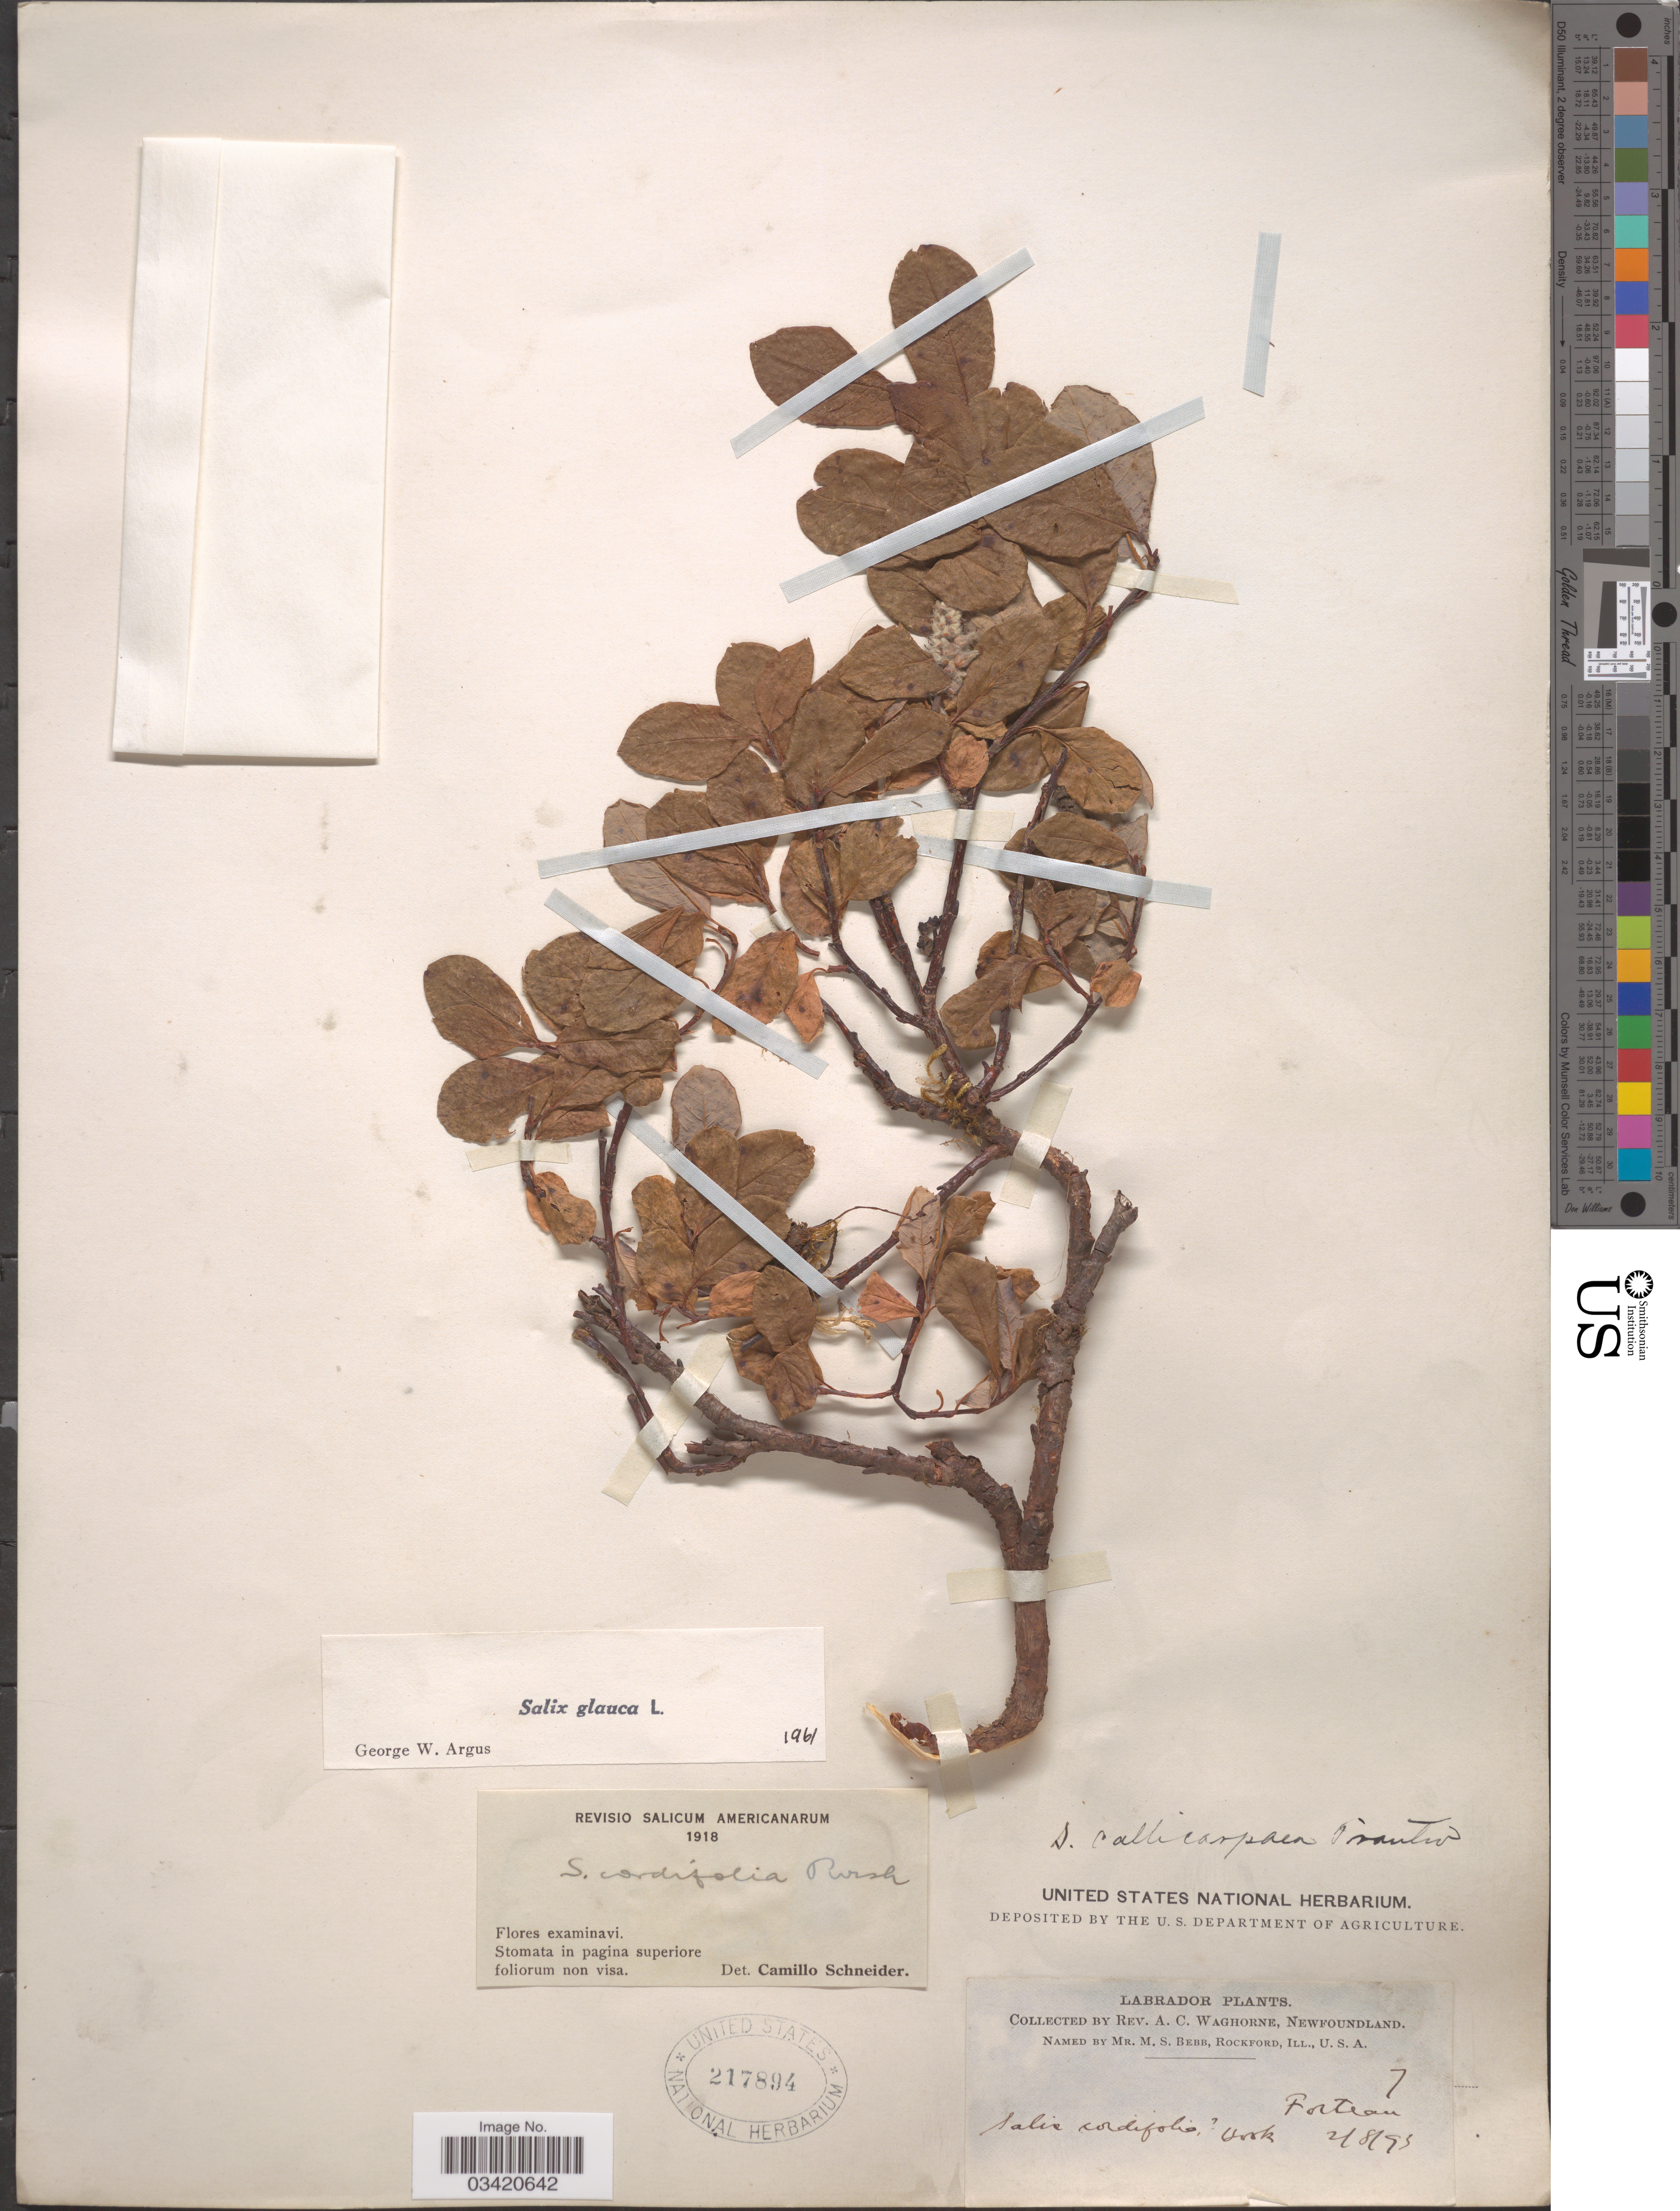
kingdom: Plantae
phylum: Tracheophyta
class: Magnoliopsida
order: Malpighiales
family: Salicaceae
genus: Salix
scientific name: Salix glauca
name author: L.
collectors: A. Waghorne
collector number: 7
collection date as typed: Transcribed d/m/y: 2/8/93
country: Canada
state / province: Newfoundland and Labrador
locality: Labrador. Forteau.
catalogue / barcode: US 217894